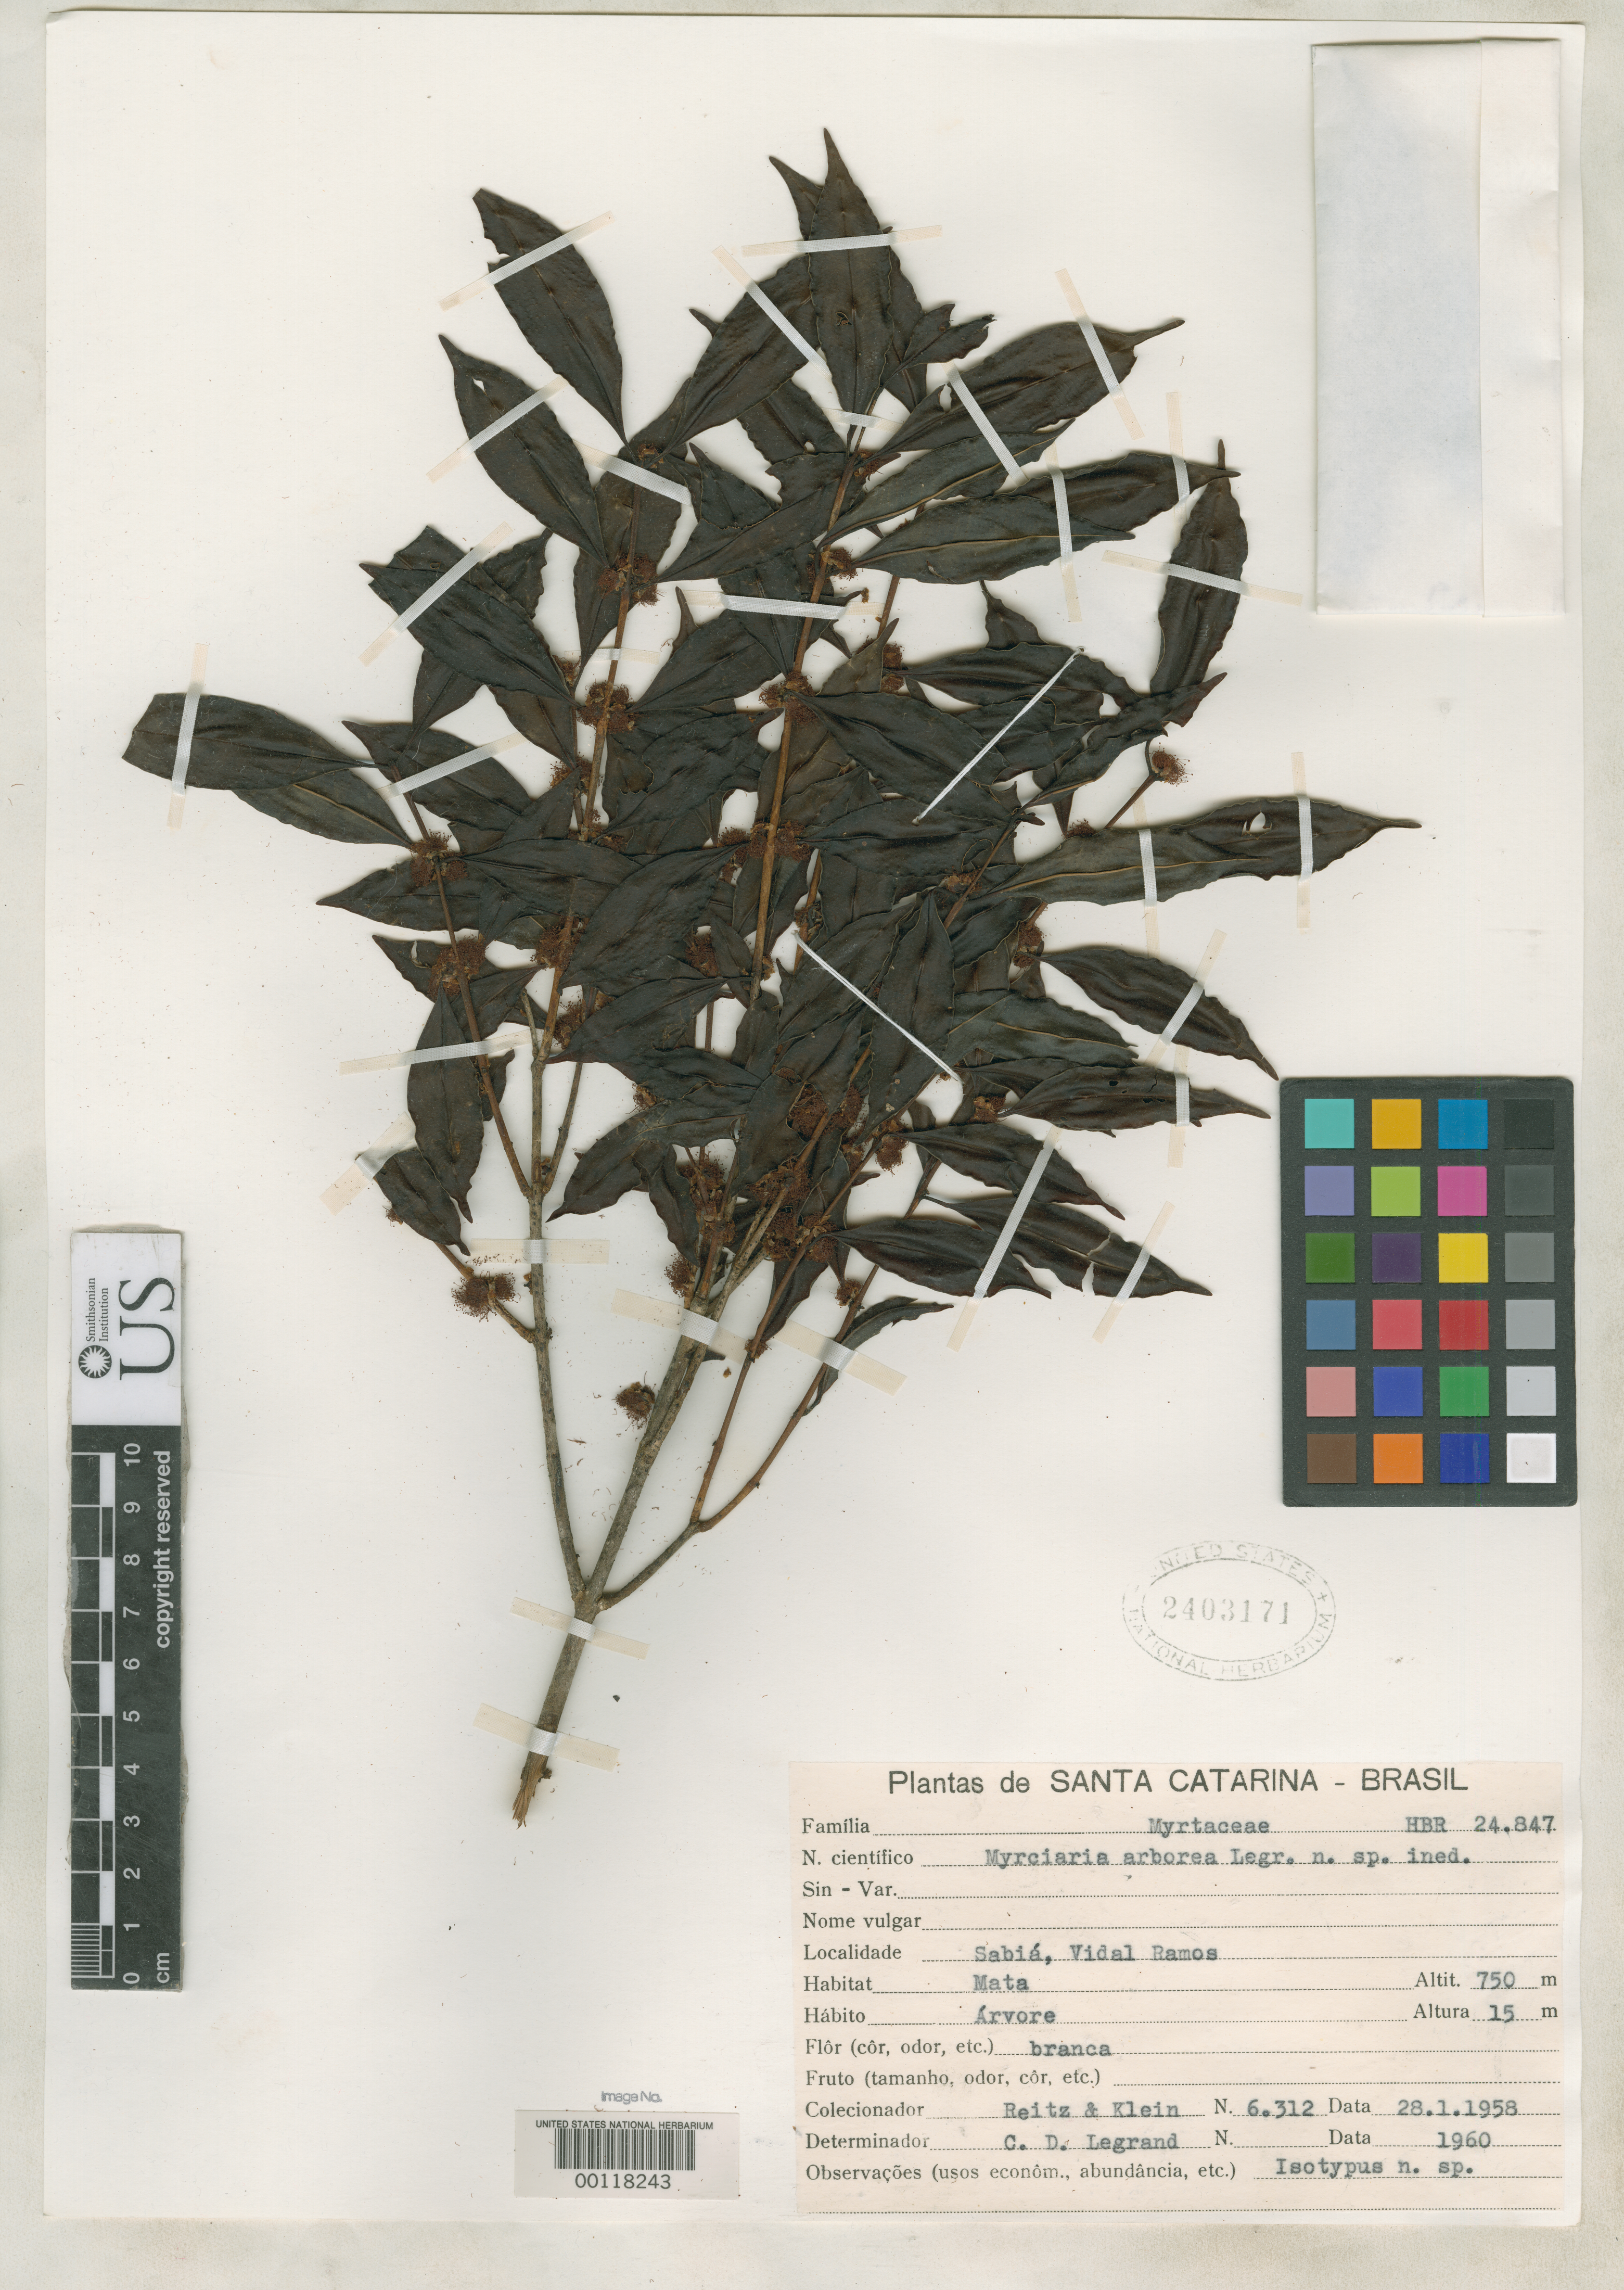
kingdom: Plantae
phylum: Tracheophyta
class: Magnoliopsida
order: Myrtales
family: Myrtaceae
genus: Myrciaria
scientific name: Myrciaria arborea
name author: D. Legrand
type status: Isotype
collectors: R. Reitz & R. M. Klein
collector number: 6312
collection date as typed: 28 Jun 1958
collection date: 1958-06-28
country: Brazil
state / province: Santa Catarina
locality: Sabia, Vidal Ramos.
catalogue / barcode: US 2403171